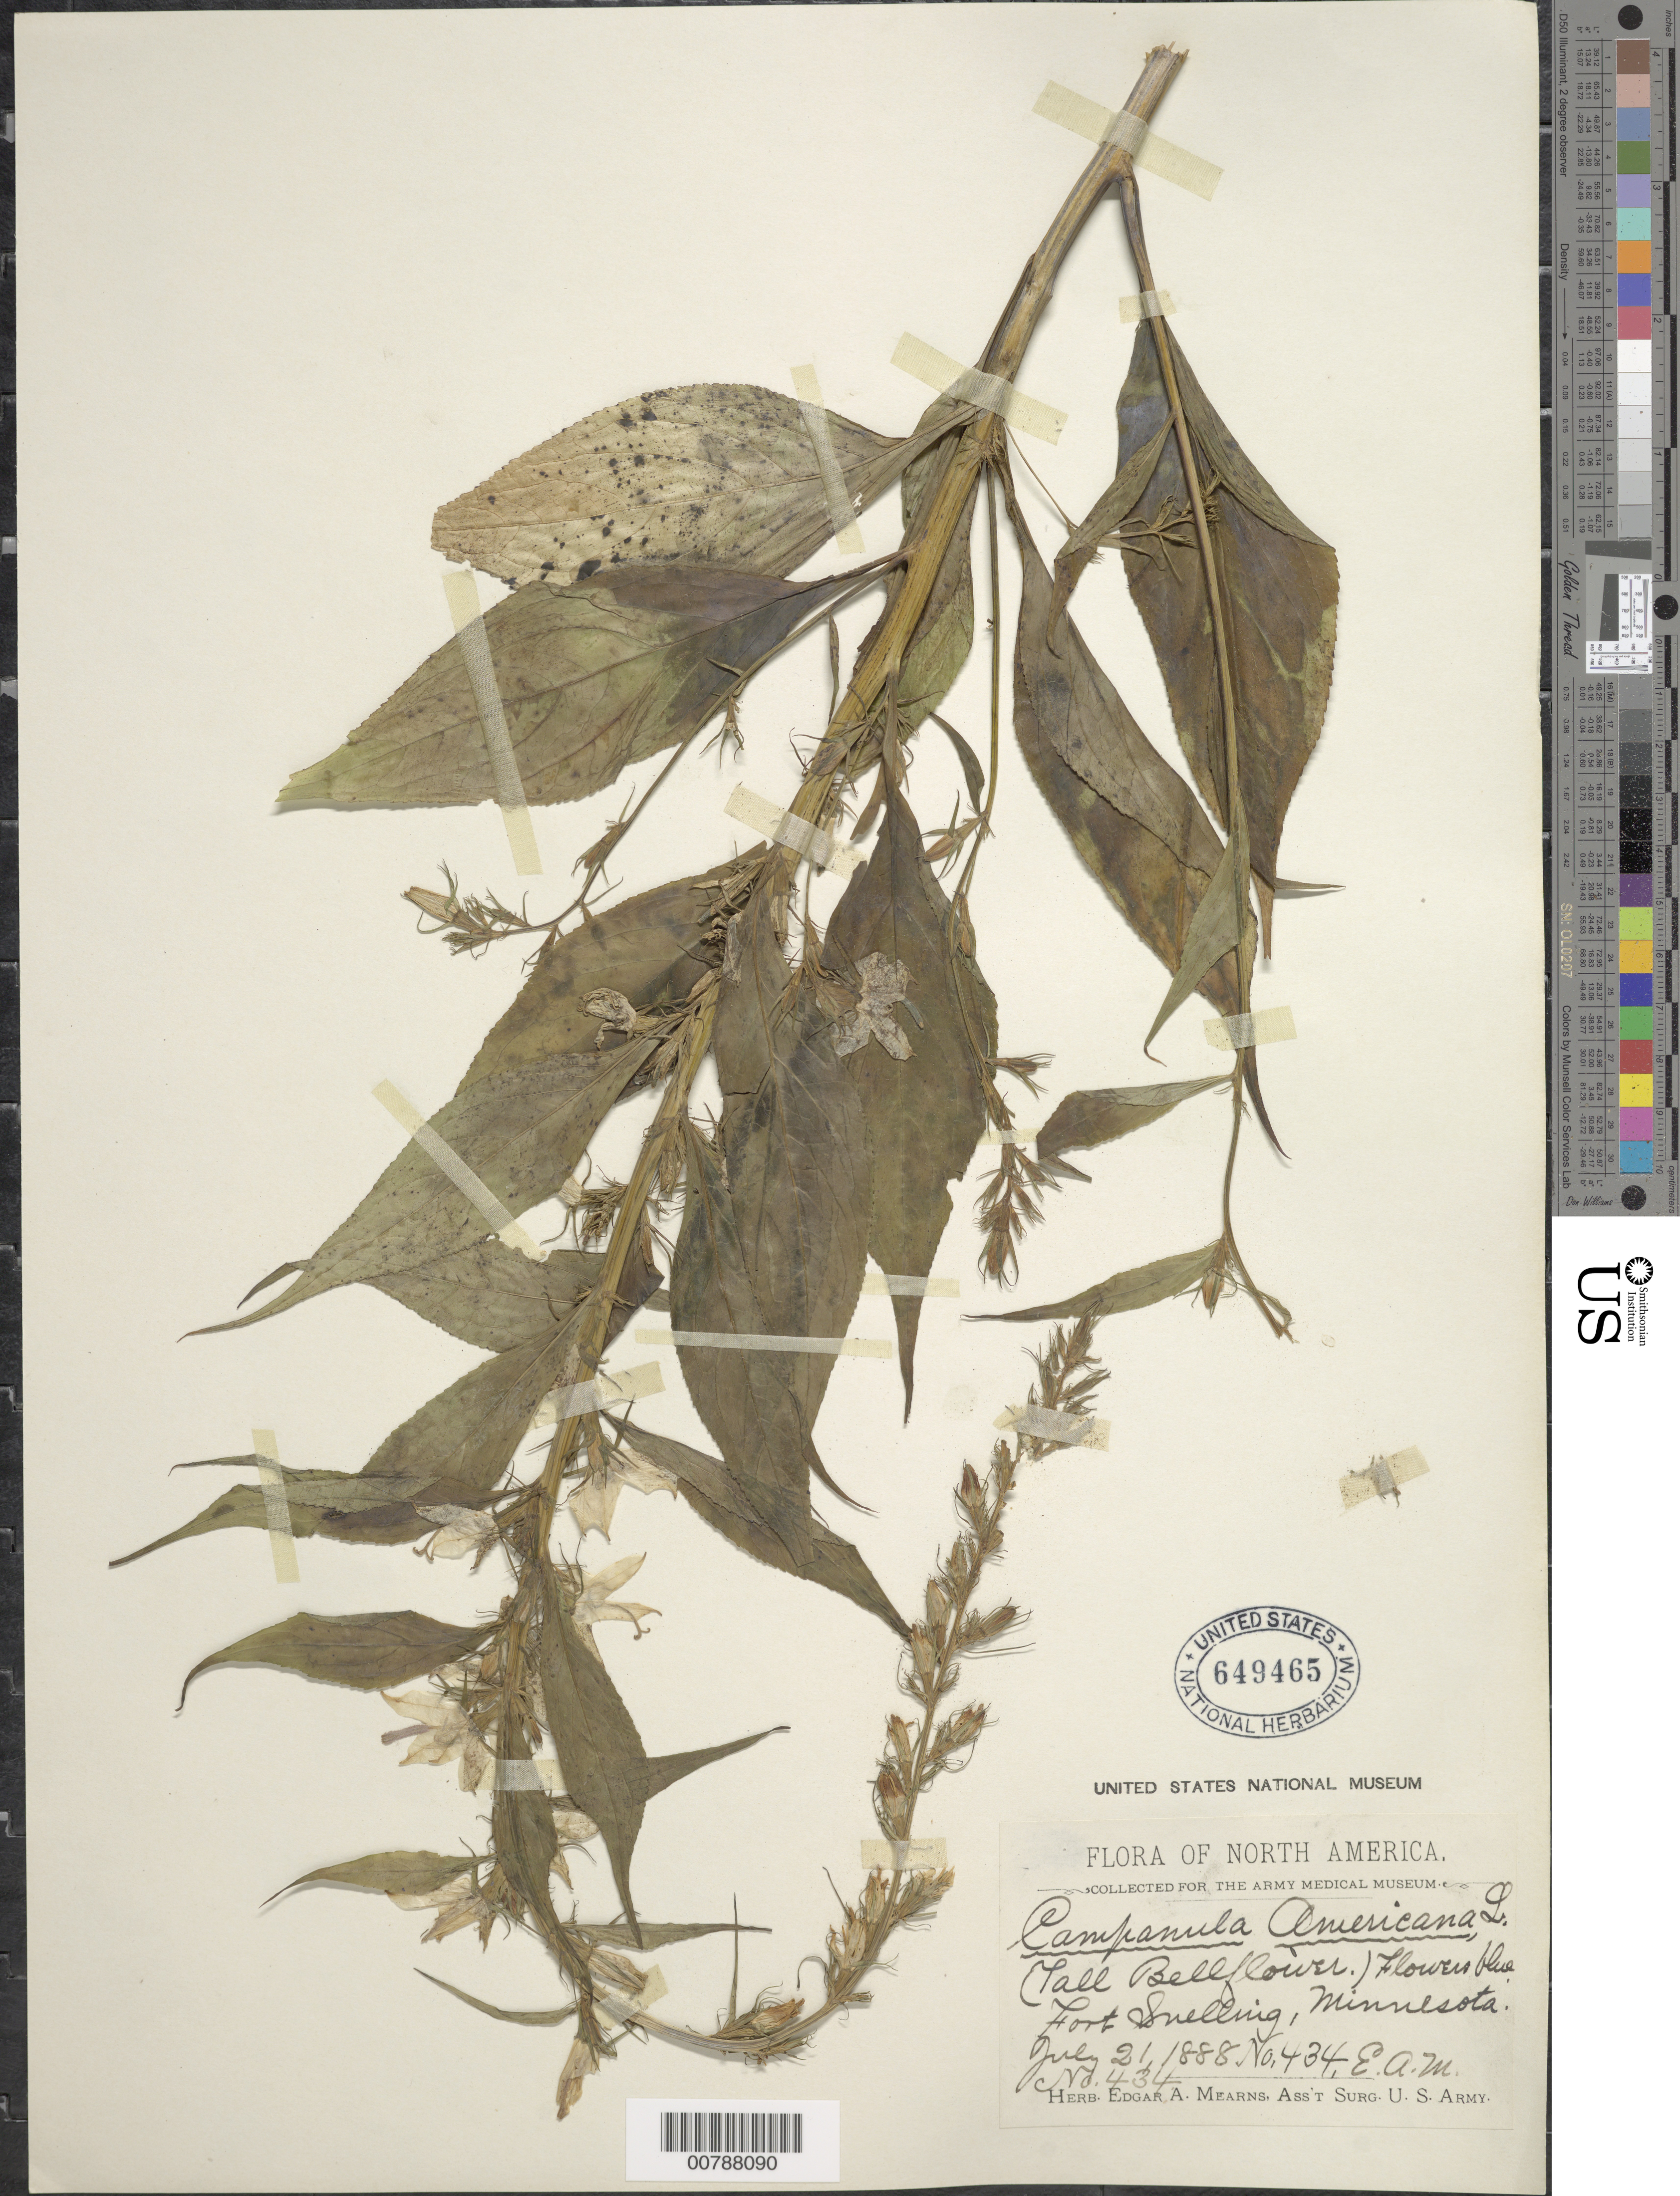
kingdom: Plantae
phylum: Tracheophyta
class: Magnoliopsida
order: Asterales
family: Campanulaceae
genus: Campanula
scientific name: Campanula americana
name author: L.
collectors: E. A. Mearns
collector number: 434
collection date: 1888-07-21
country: United States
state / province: Minnesota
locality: Fort Snelling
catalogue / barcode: US 649465